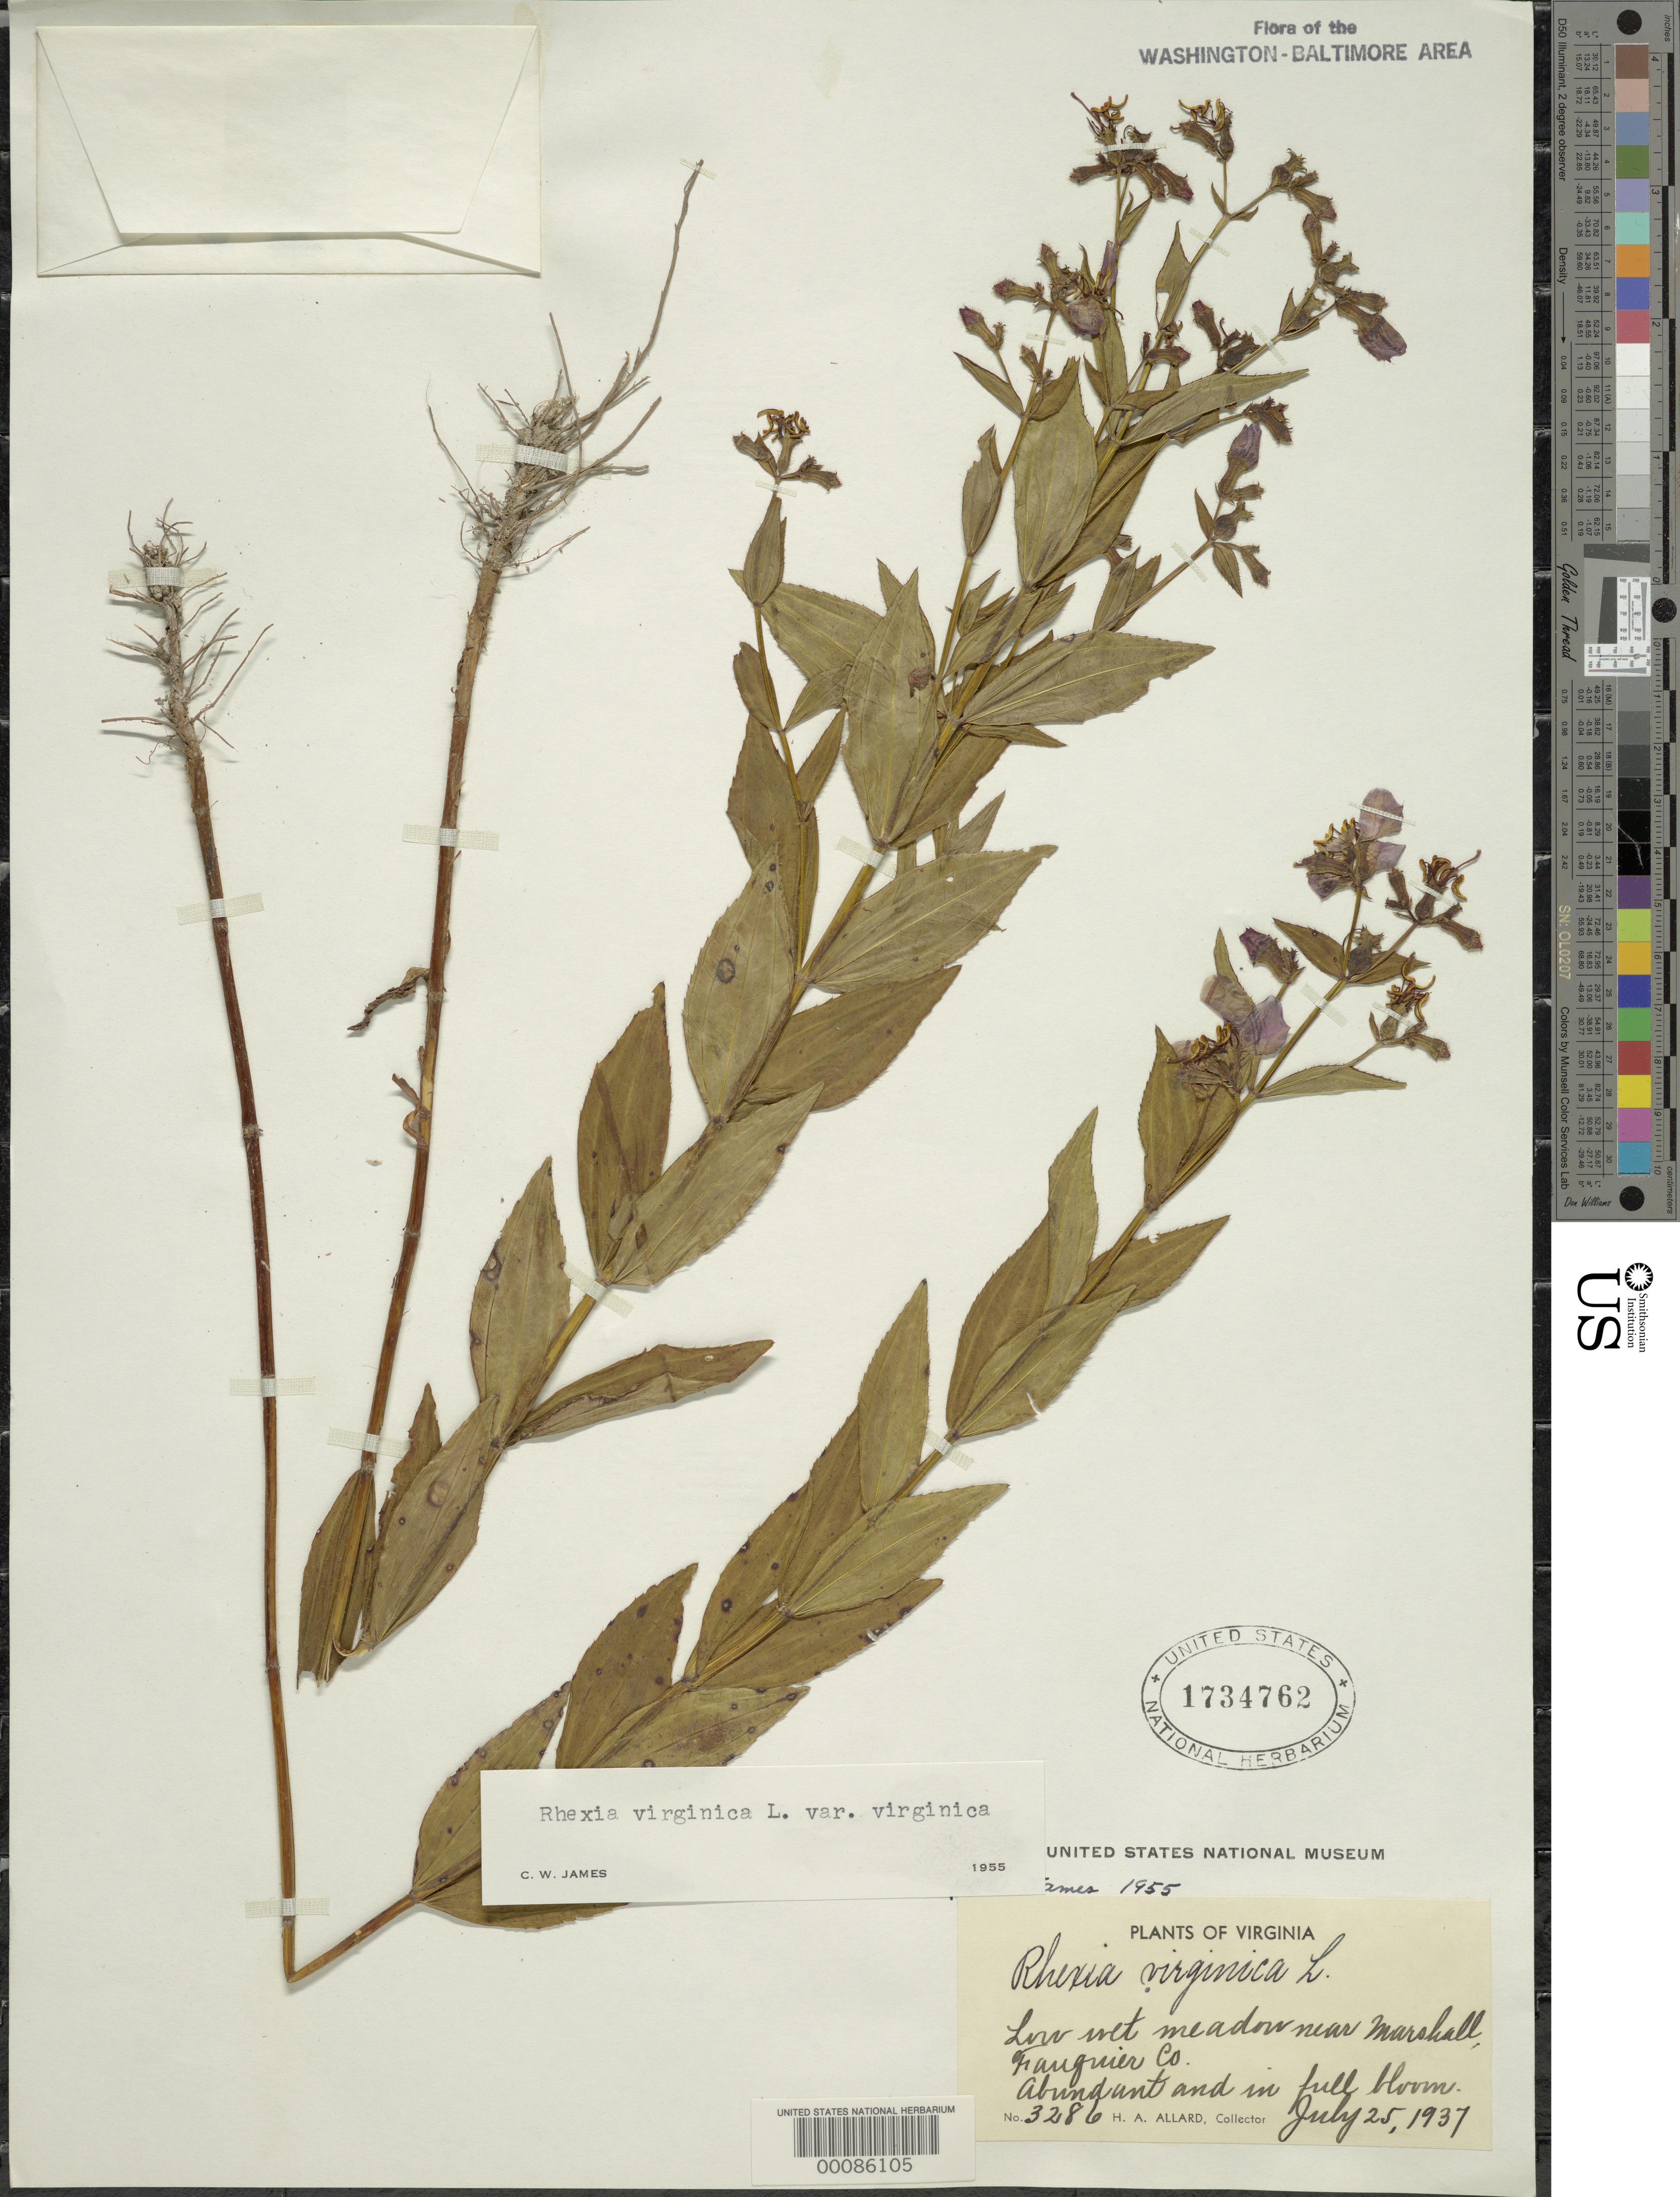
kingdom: Plantae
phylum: Tracheophyta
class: Magnoliopsida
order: Myrtales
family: Melastomataceae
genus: Rhexia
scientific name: Rhexia virginica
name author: L.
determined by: James, C. W.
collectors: H. A. Allard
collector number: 3286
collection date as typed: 25 Jul 1937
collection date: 1937-07-25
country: United States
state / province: Virginia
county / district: Fauquier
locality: Near Marshall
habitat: Low wet meadow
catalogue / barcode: US 1734762